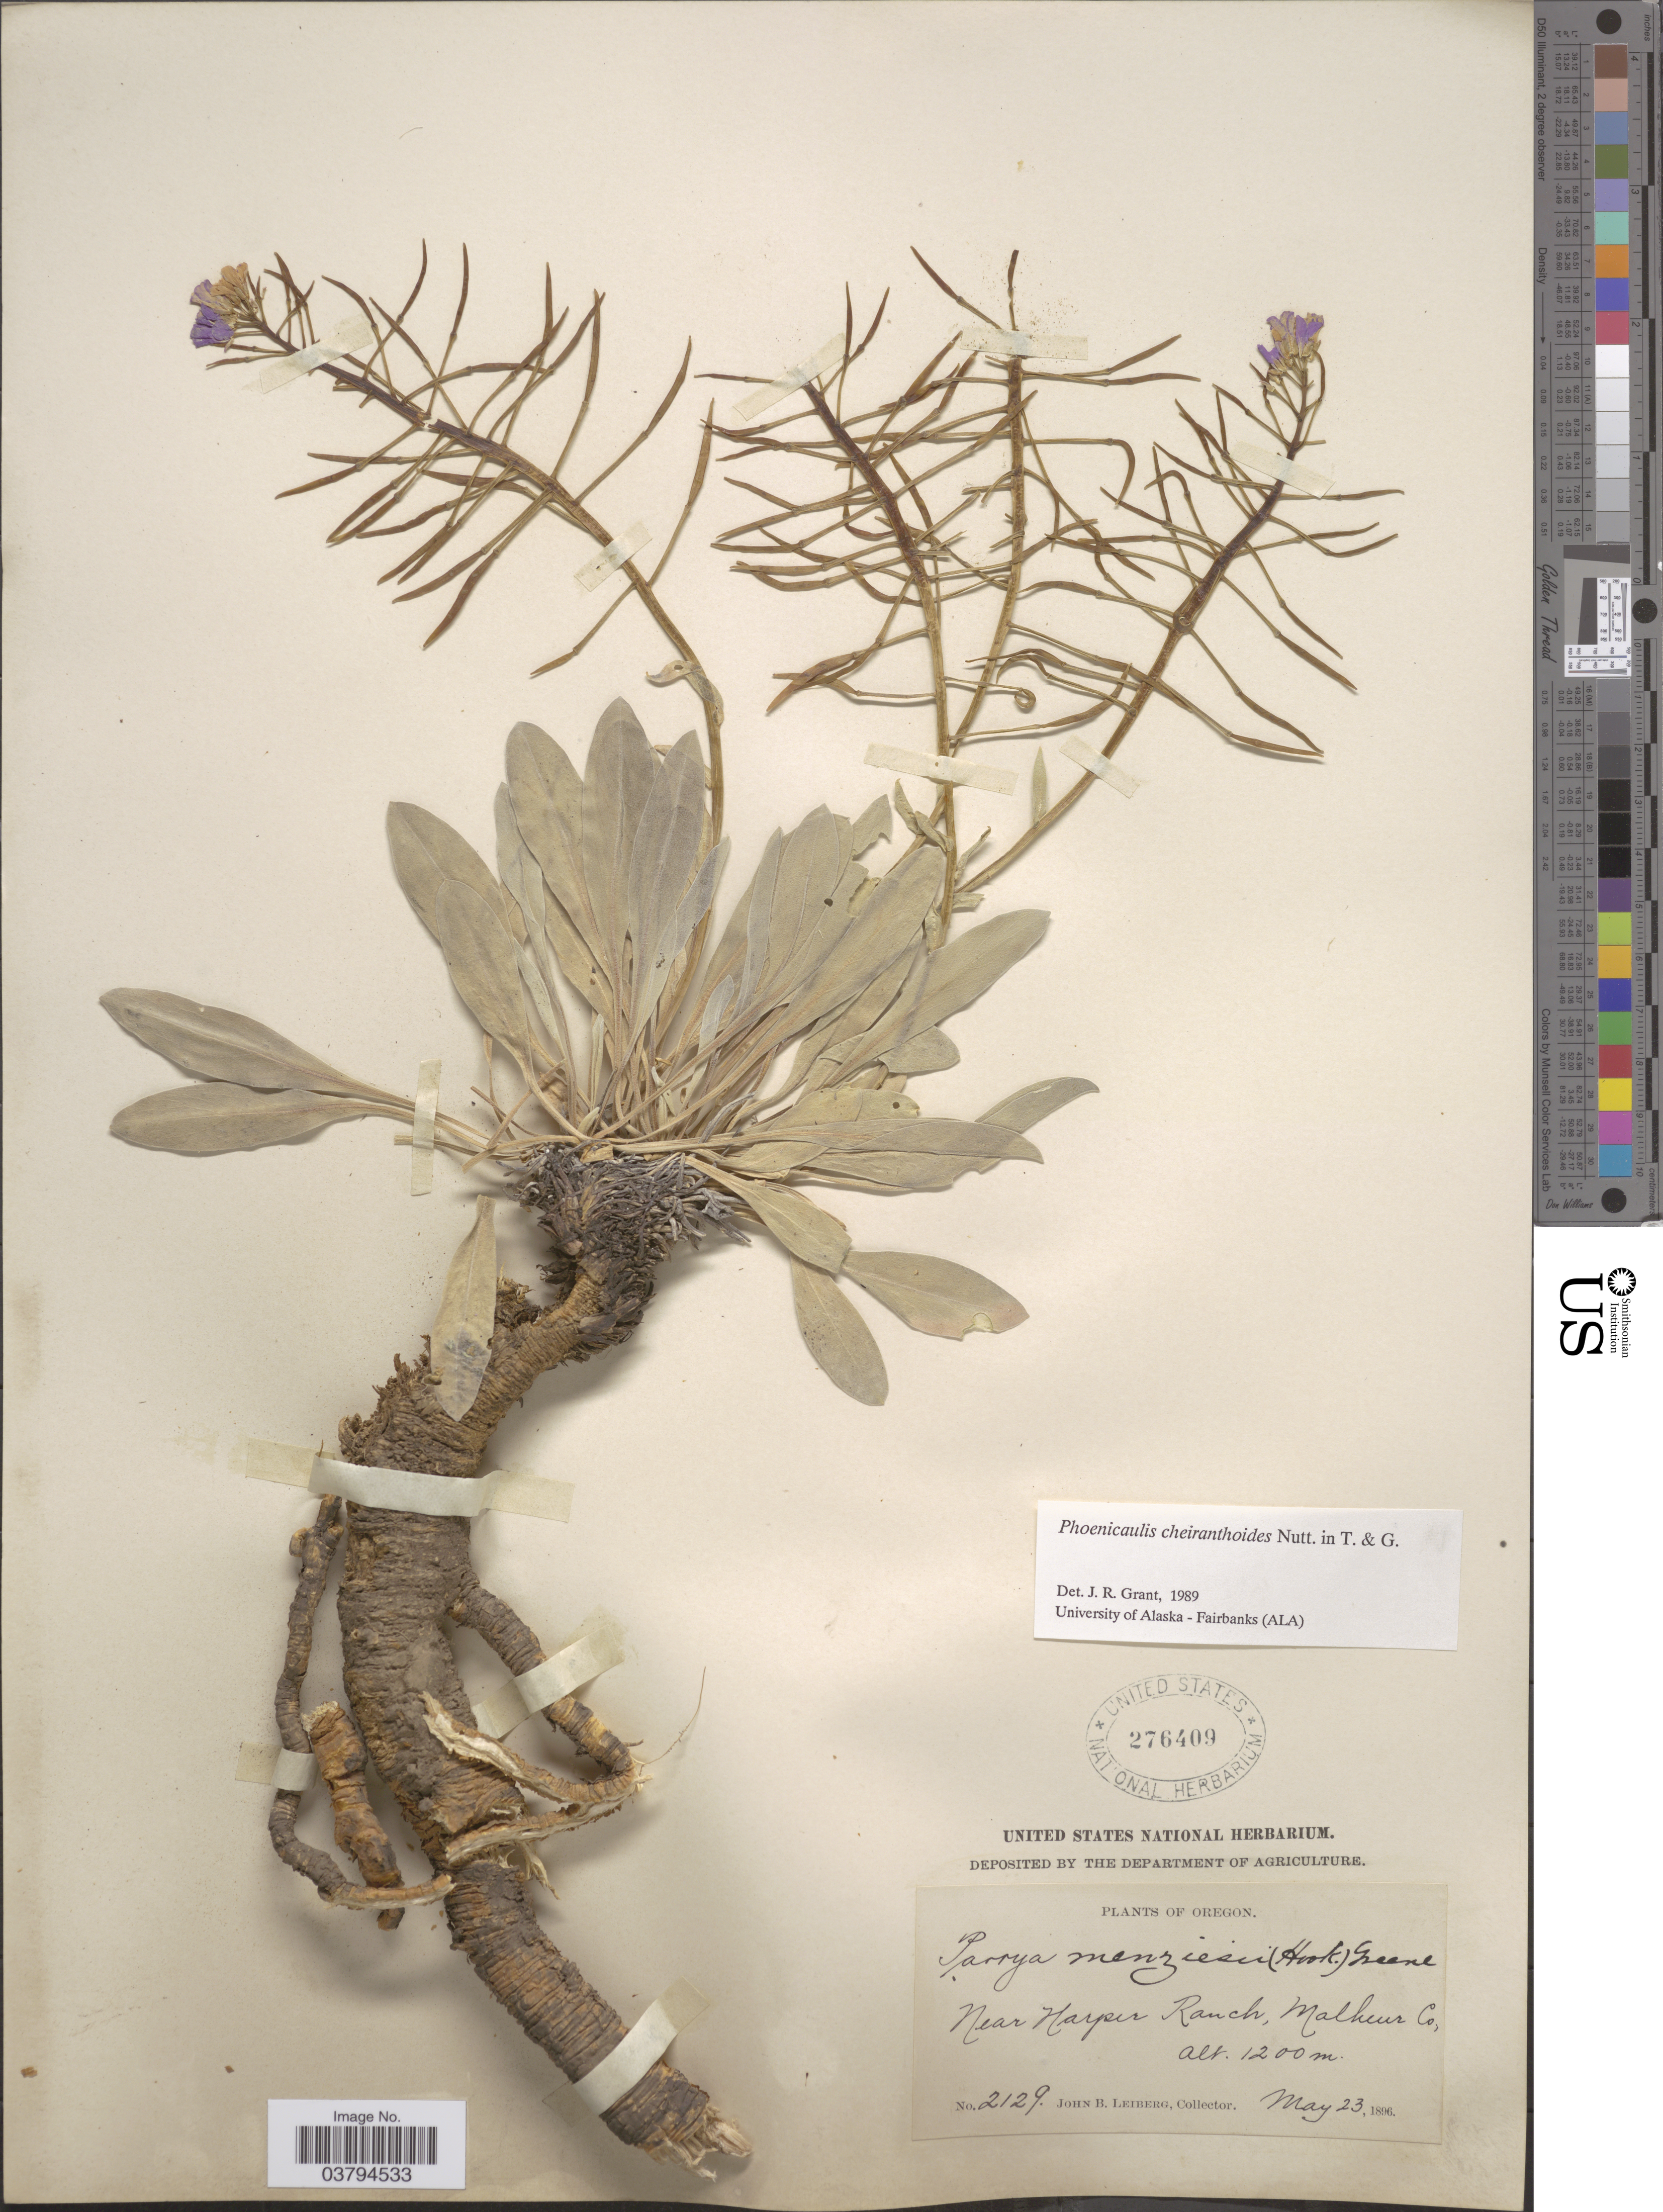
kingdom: Plantae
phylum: Tracheophyta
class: Magnoliopsida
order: Brassicales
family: Brassicaceae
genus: Phoenicaulis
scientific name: Phoenicaulis cheiranthoides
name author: Nutt.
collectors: J. B. Leiberg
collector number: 2129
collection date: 1896-05-23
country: United States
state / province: Oregon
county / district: Malheur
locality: Near Harper Ranch, Malheur Co.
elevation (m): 1200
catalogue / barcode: US 276409